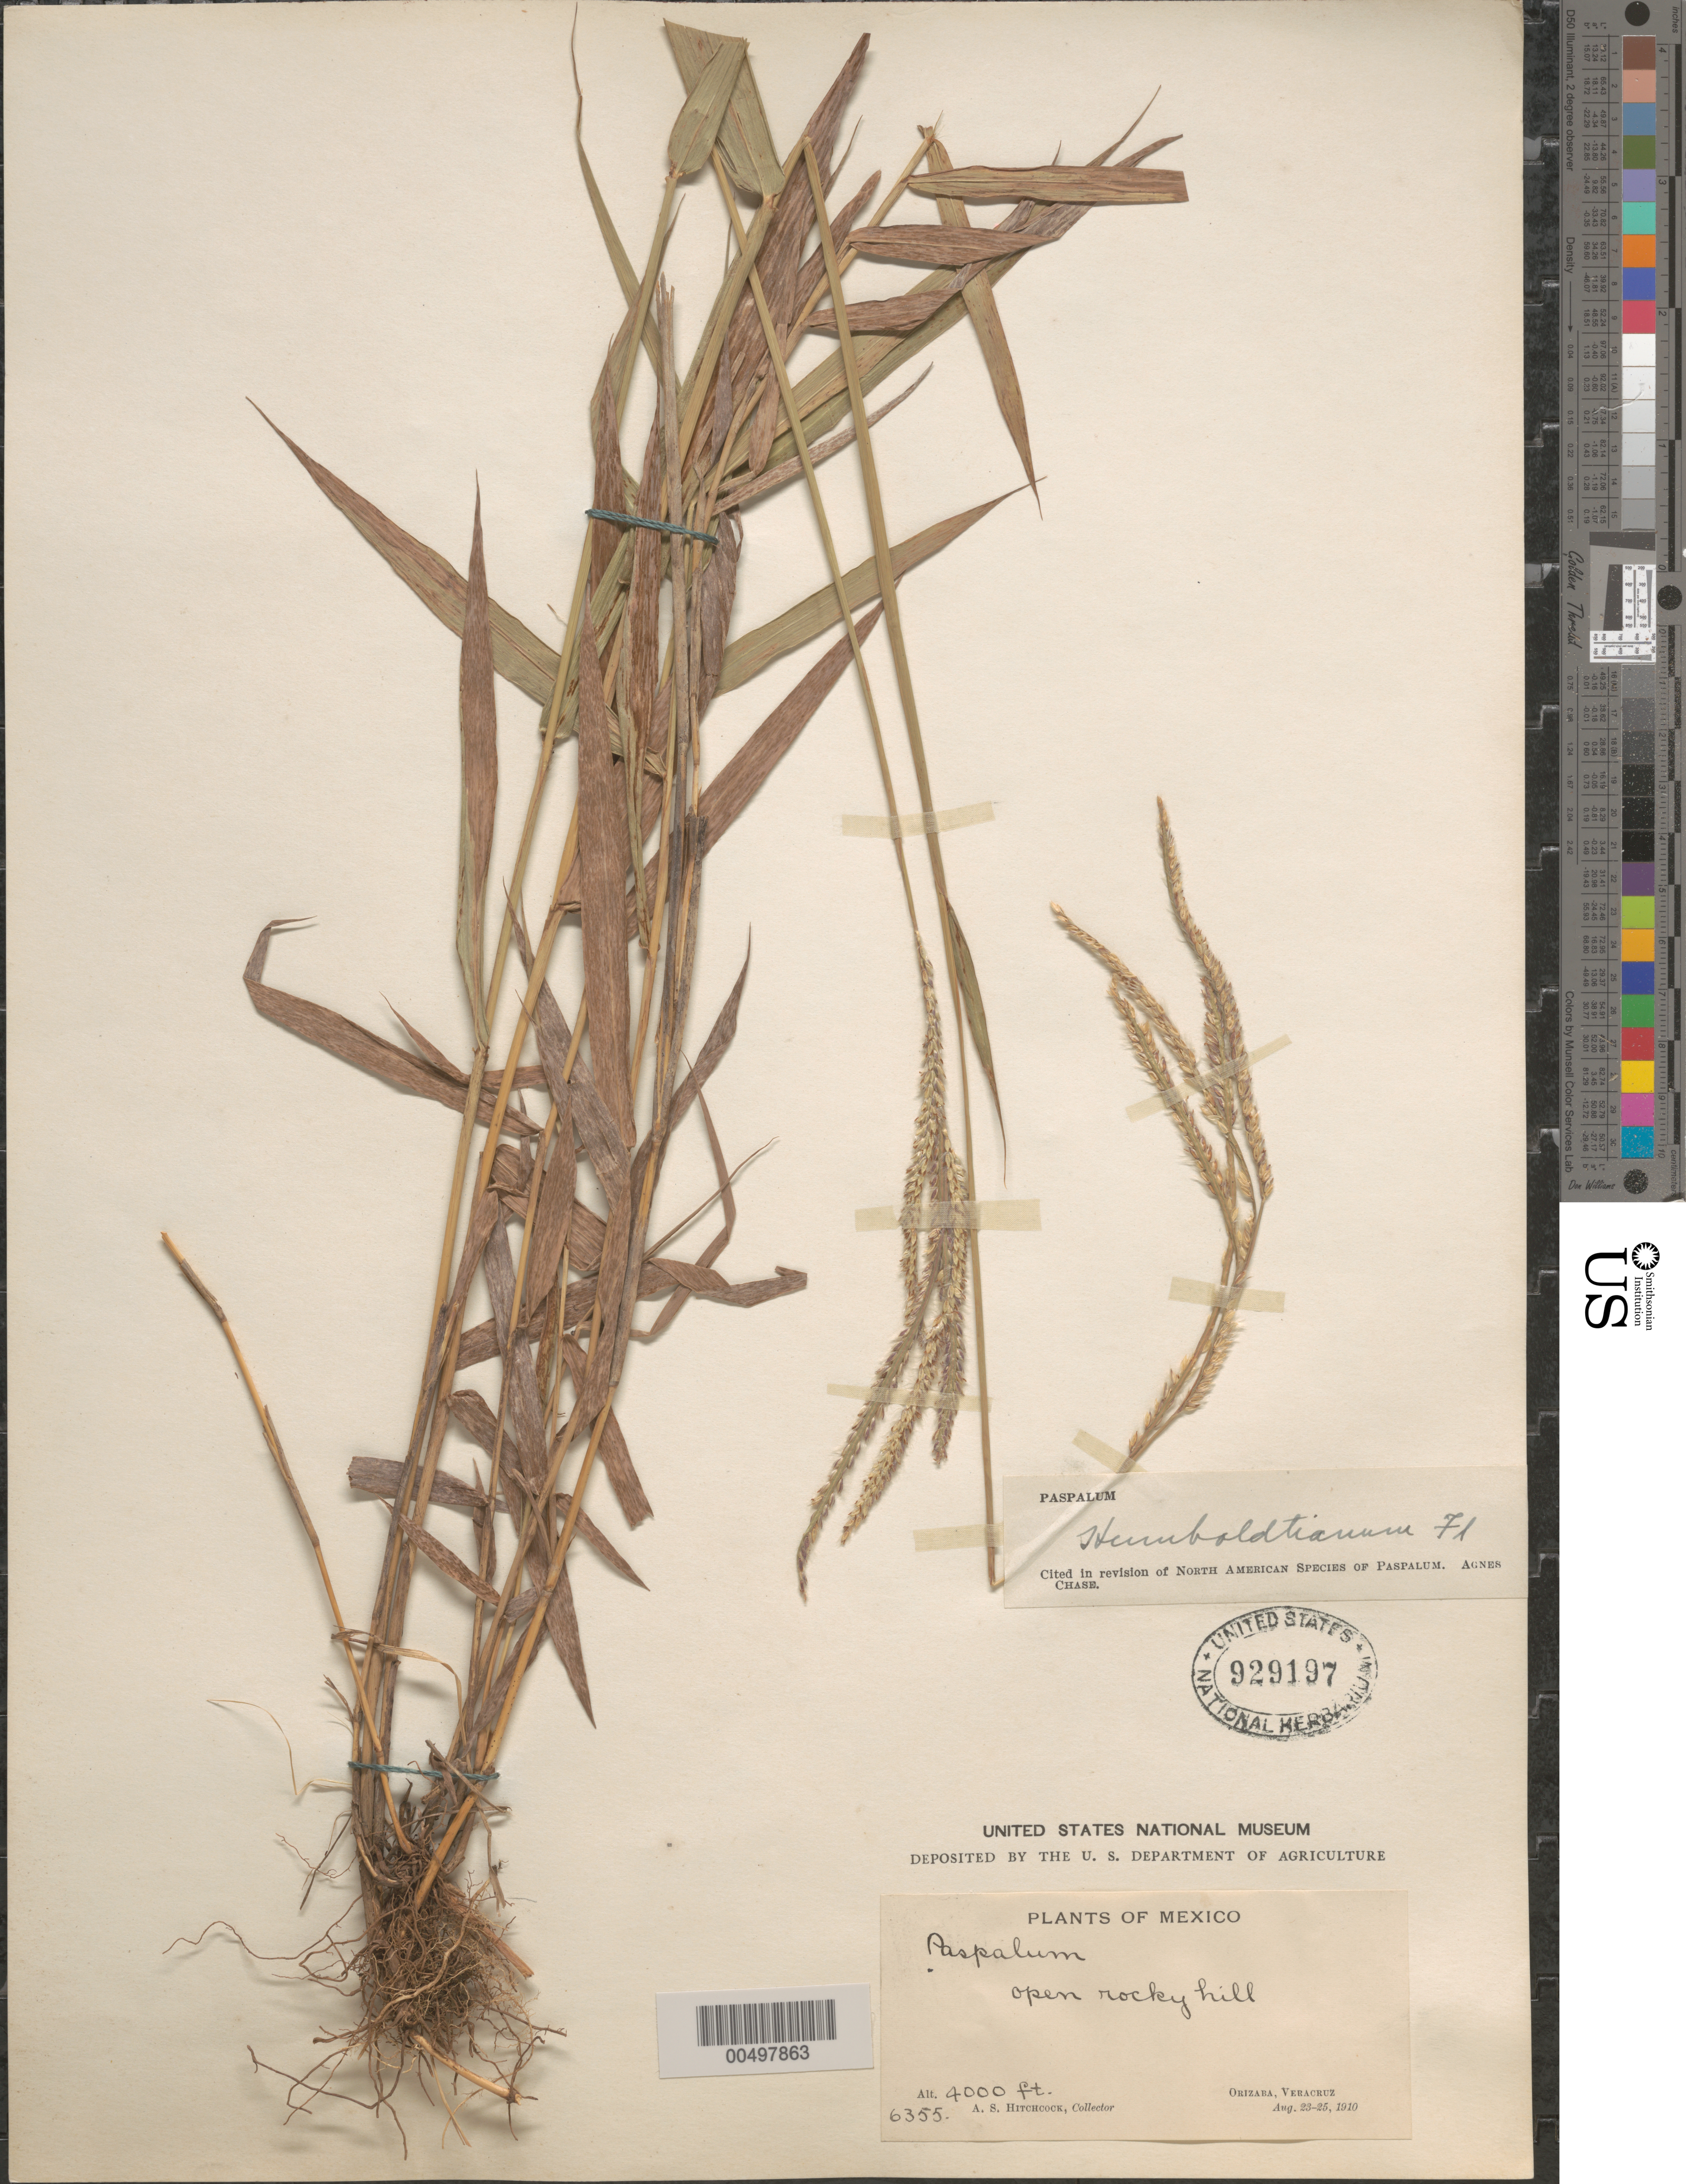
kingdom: Plantae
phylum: Tracheophyta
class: Liliopsida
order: Poales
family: Poaceae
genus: Paspalum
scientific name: Paspalum humboldtianum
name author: Flüggé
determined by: Chase, [M.] Agnes, (US)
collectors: A. S. Hitchcock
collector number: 6355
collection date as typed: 23 Aug 1910 to 25 Aug 1910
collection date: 1910-08-23/1910-08-25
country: Mexico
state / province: Veracruz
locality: Orizaba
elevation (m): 1219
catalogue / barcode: US 929197